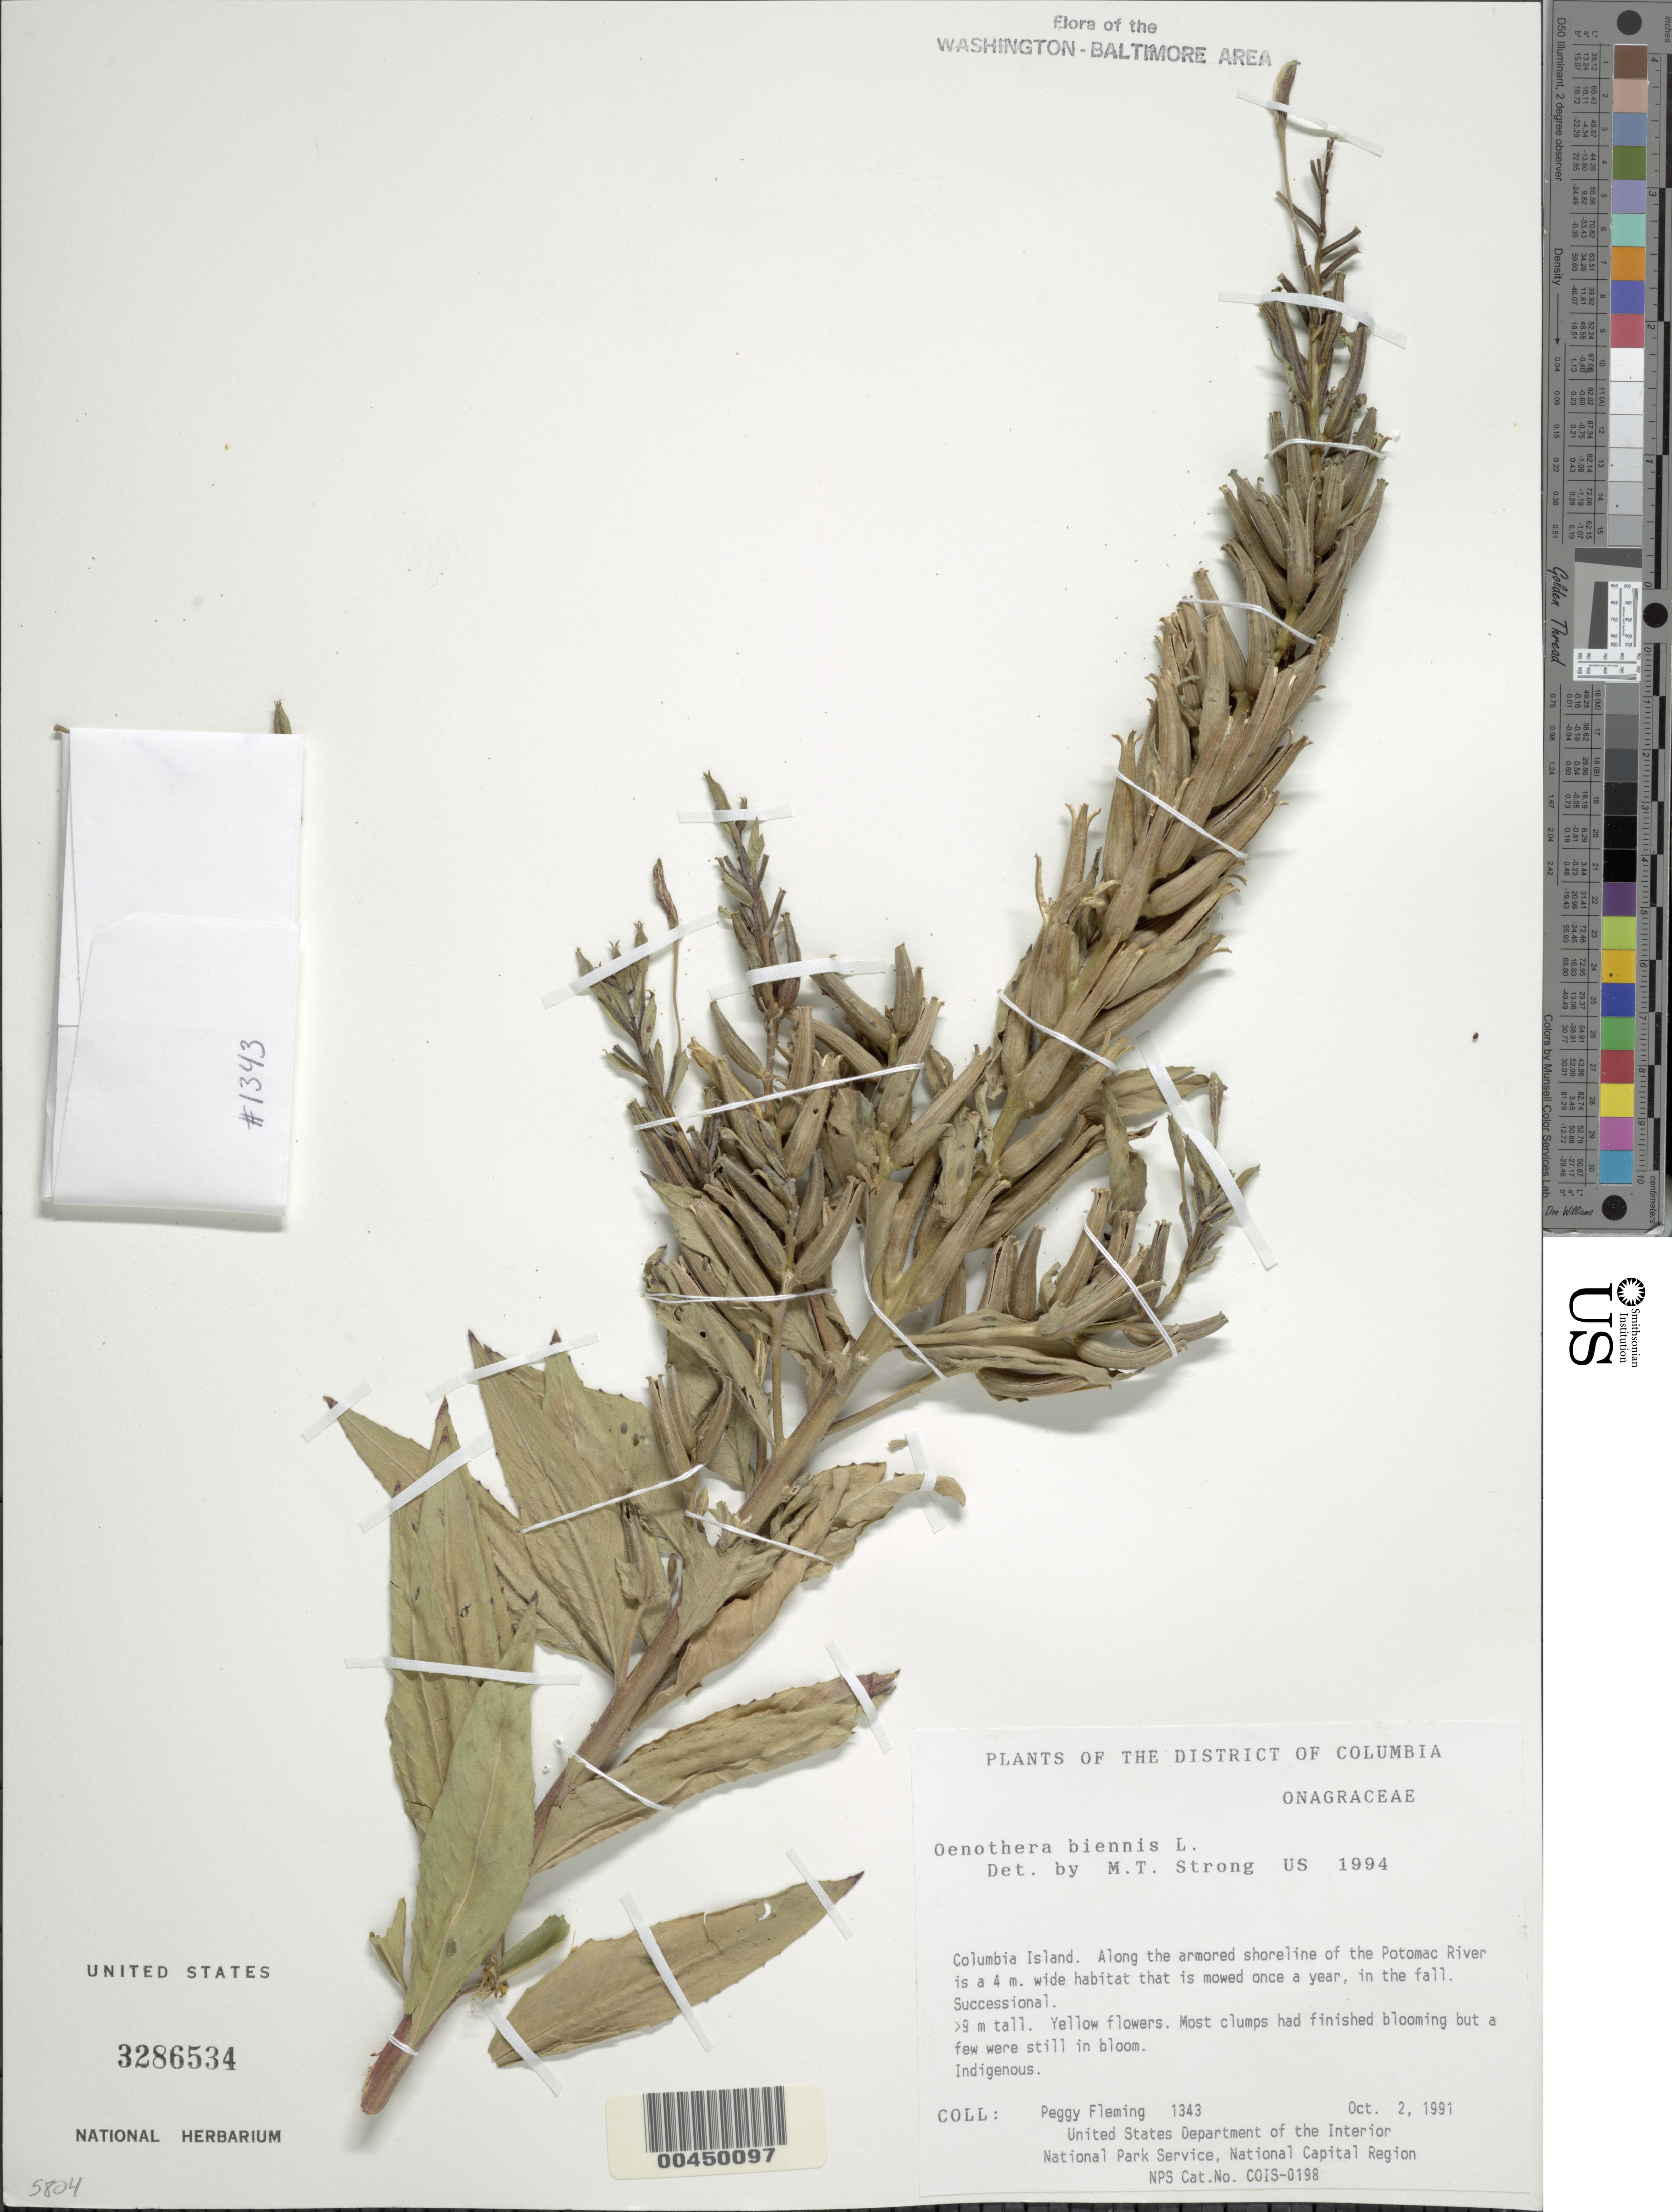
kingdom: Plantae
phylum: Tracheophyta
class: Magnoliopsida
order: Myrtales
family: Onagraceae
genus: Oenothera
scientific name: Oenothera biennis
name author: L.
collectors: P. Fleming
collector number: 1343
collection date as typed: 02 Oct 1991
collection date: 1991-10-02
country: United States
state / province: District of Columbia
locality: Columbia Island, shoreline of the Potomac River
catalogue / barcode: US 3286534